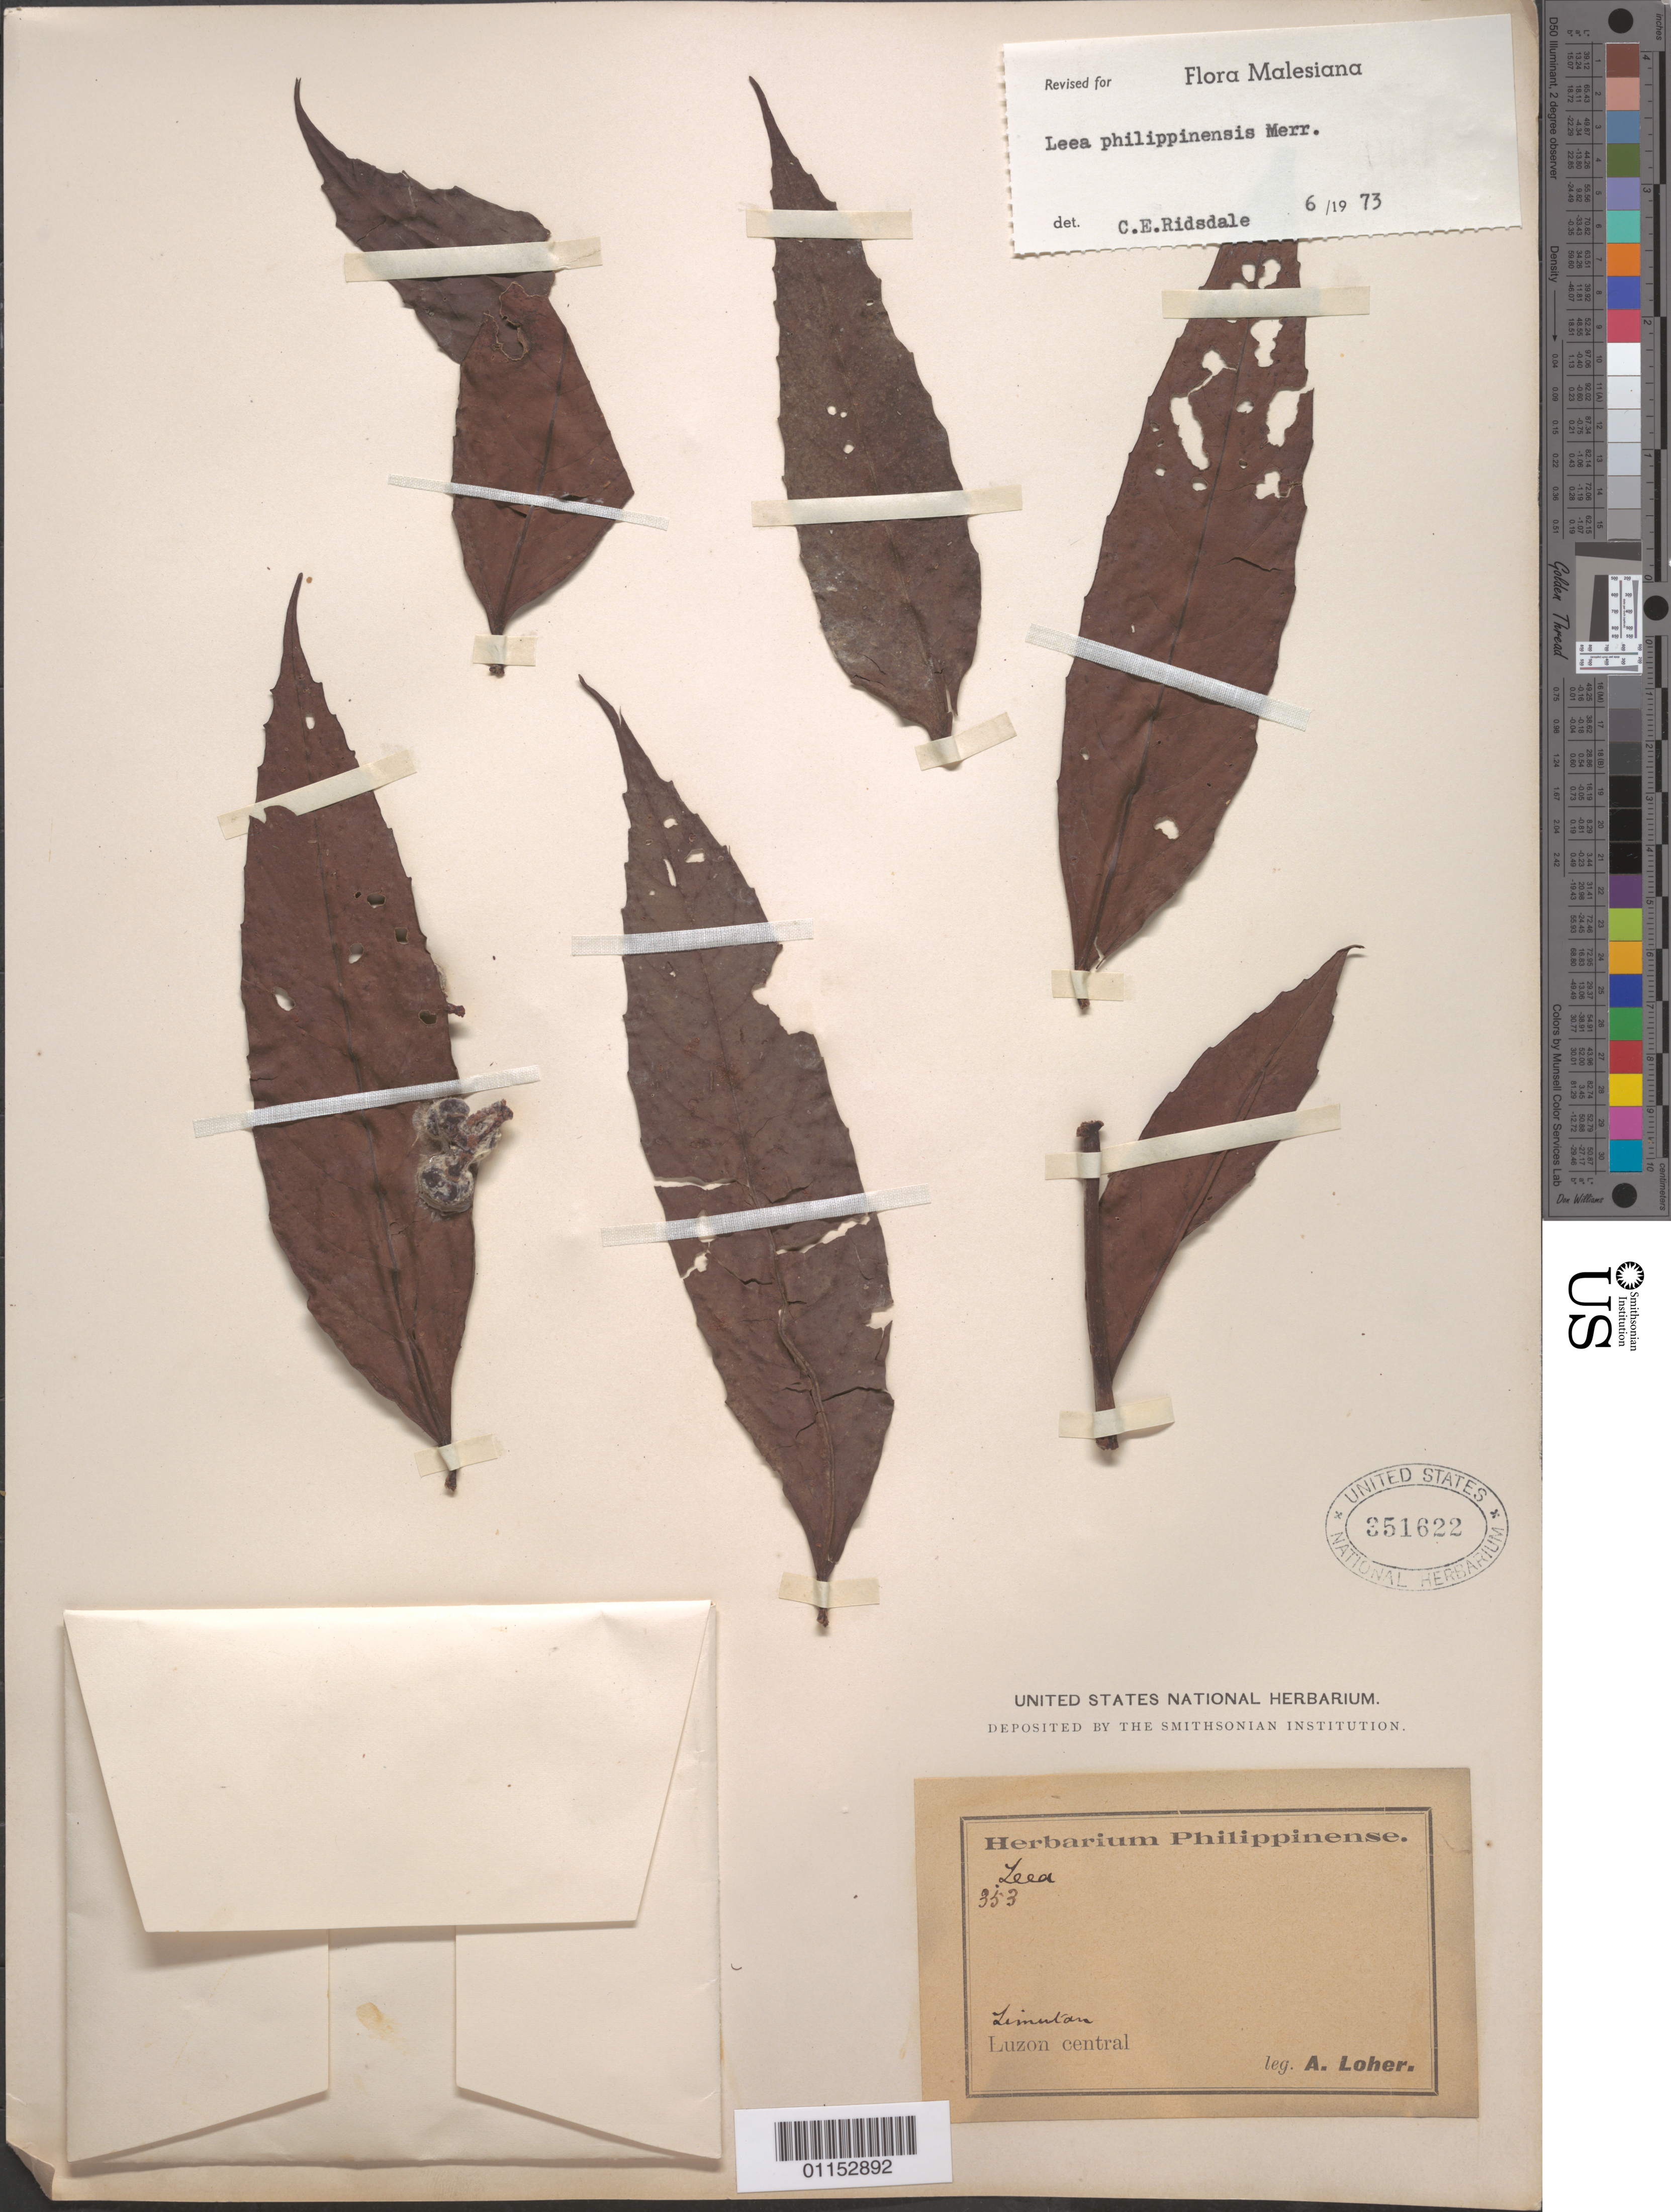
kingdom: Plantae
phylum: Tracheophyta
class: Magnoliopsida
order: Vitales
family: Vitaceae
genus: Leea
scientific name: Leea philippinensis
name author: Merr.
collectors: A. Loher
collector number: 353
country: Philippines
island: Luzon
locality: Luzon central.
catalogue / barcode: US 351622